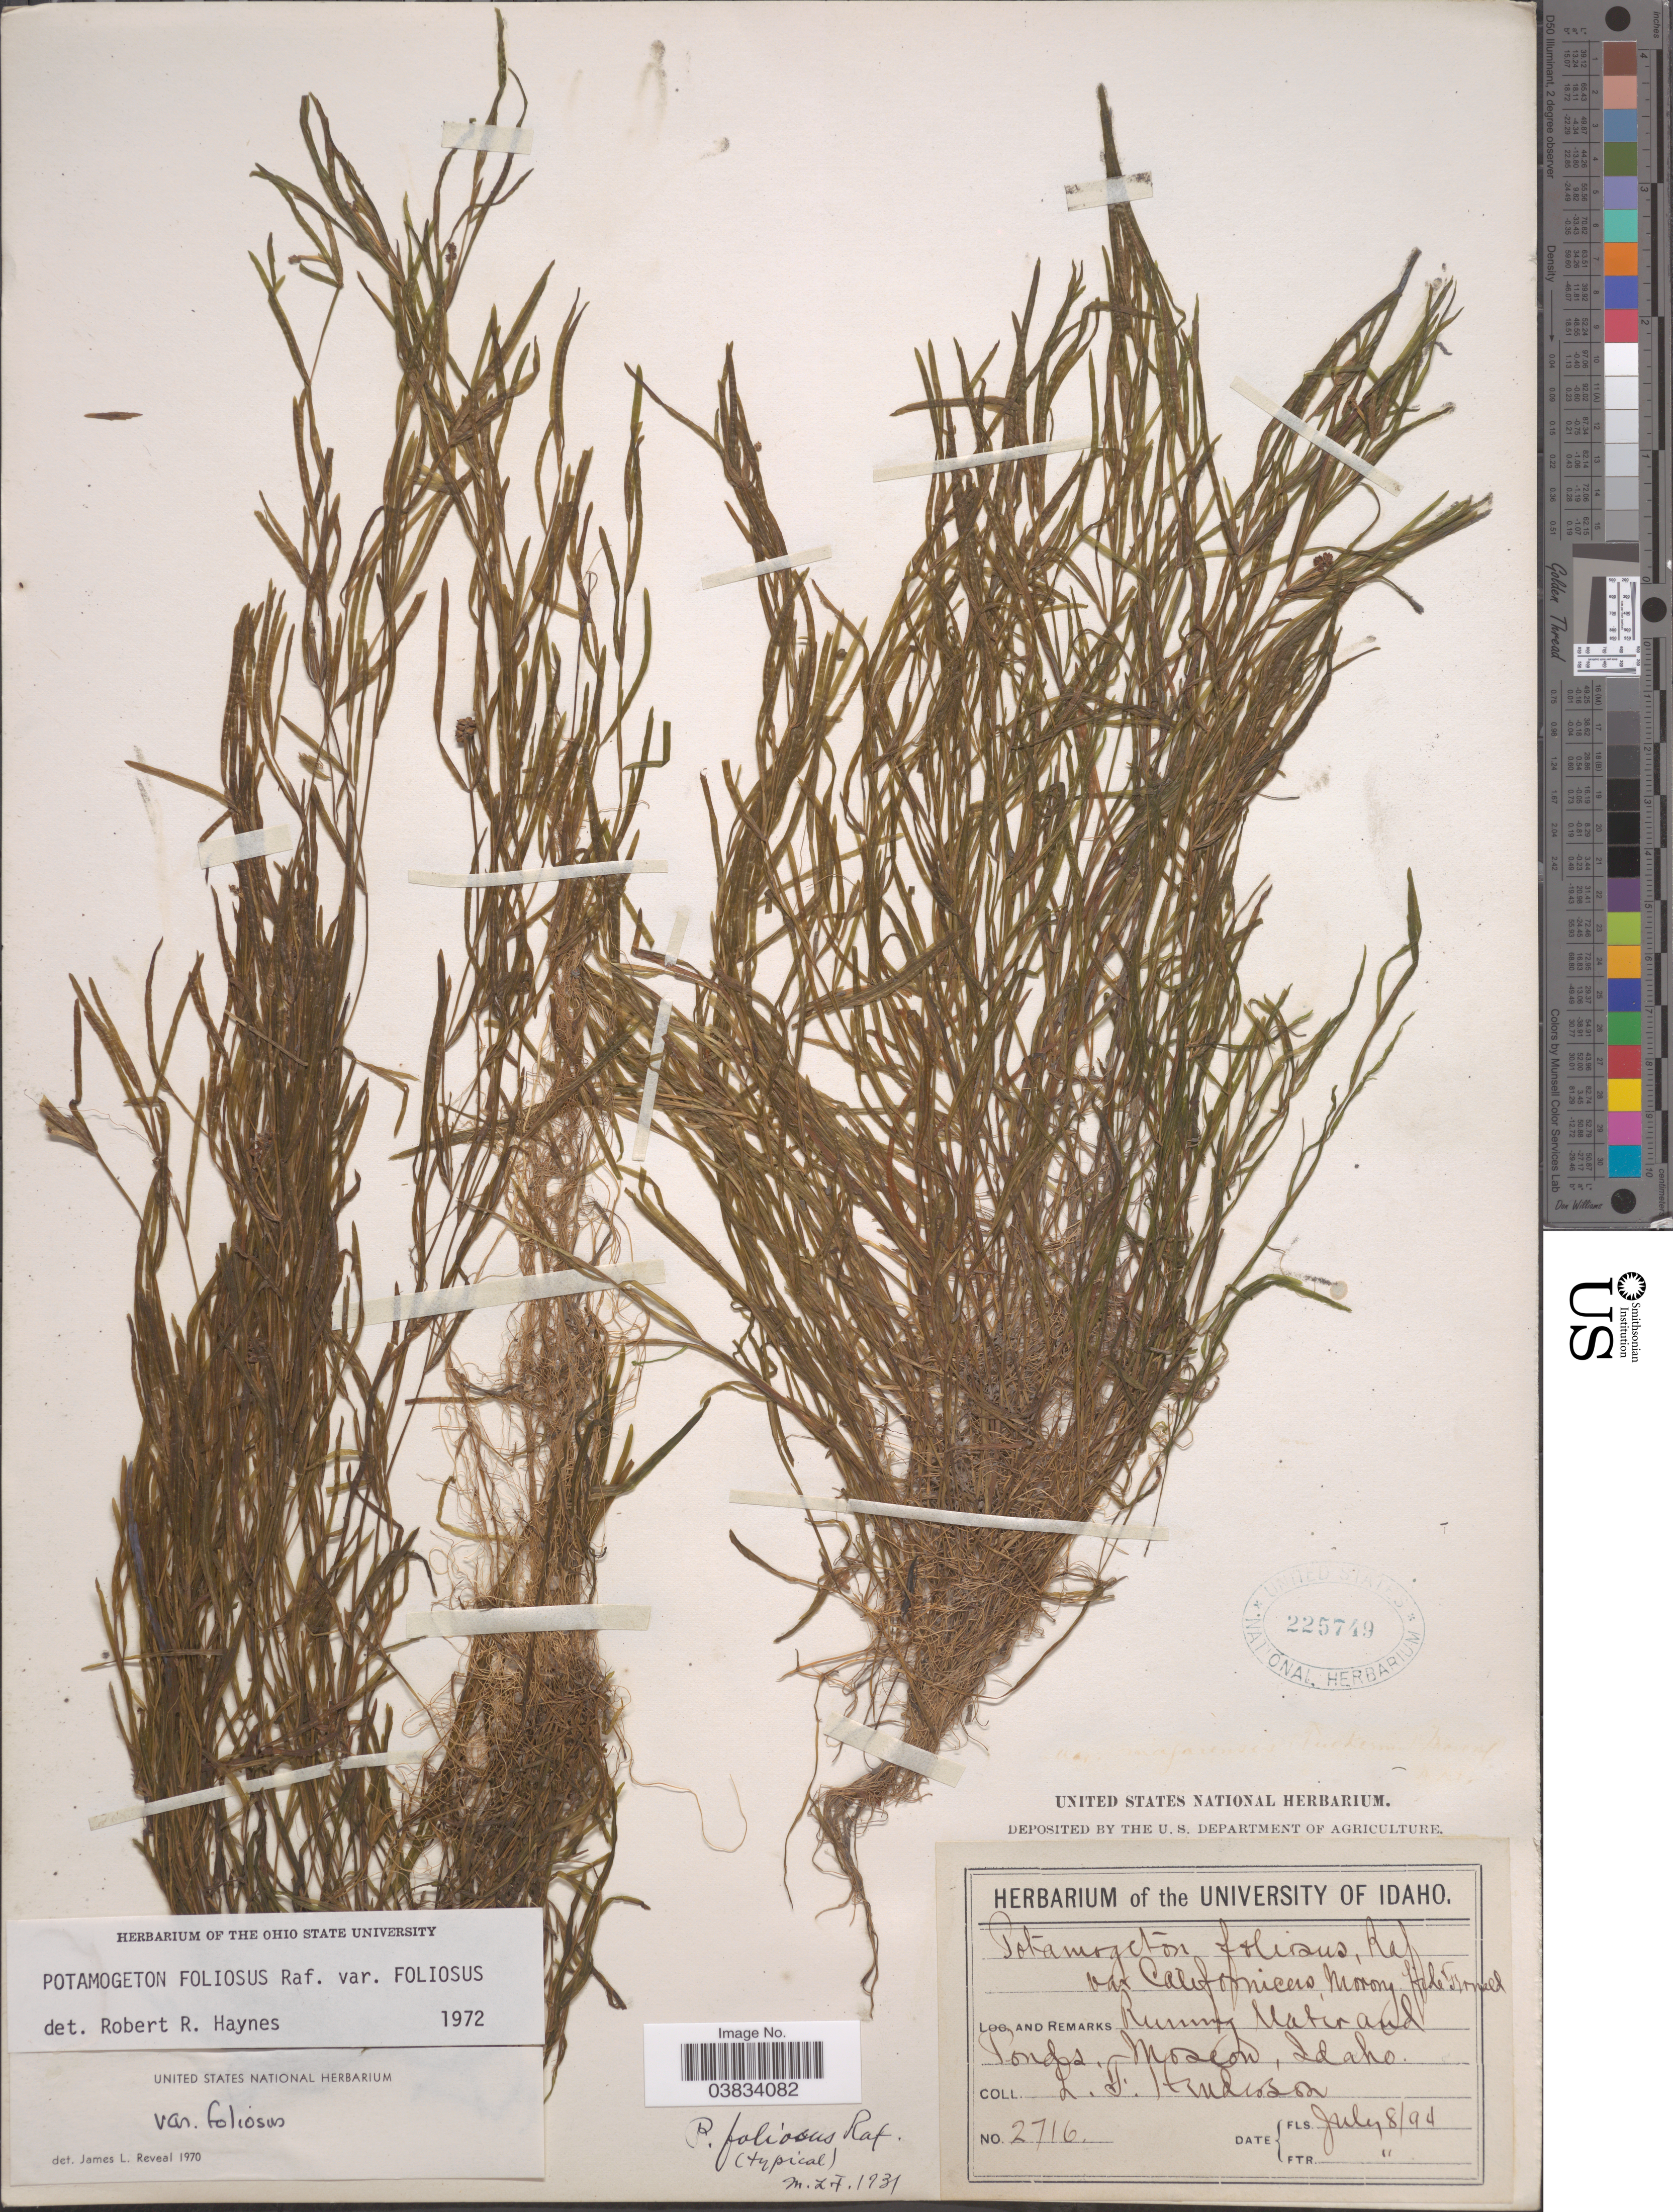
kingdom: Plantae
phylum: Tracheophyta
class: Liliopsida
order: Alismatales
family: Potamogetonaceae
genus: Potamogeton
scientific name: Potamogeton foliosus var. foliosus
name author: Raf.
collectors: L. F. Henderson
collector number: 2716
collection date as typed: Transcribed d/m/y: 8/7/94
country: United States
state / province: Idaho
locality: Running Water and Ponds, Moscow.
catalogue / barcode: US 225749